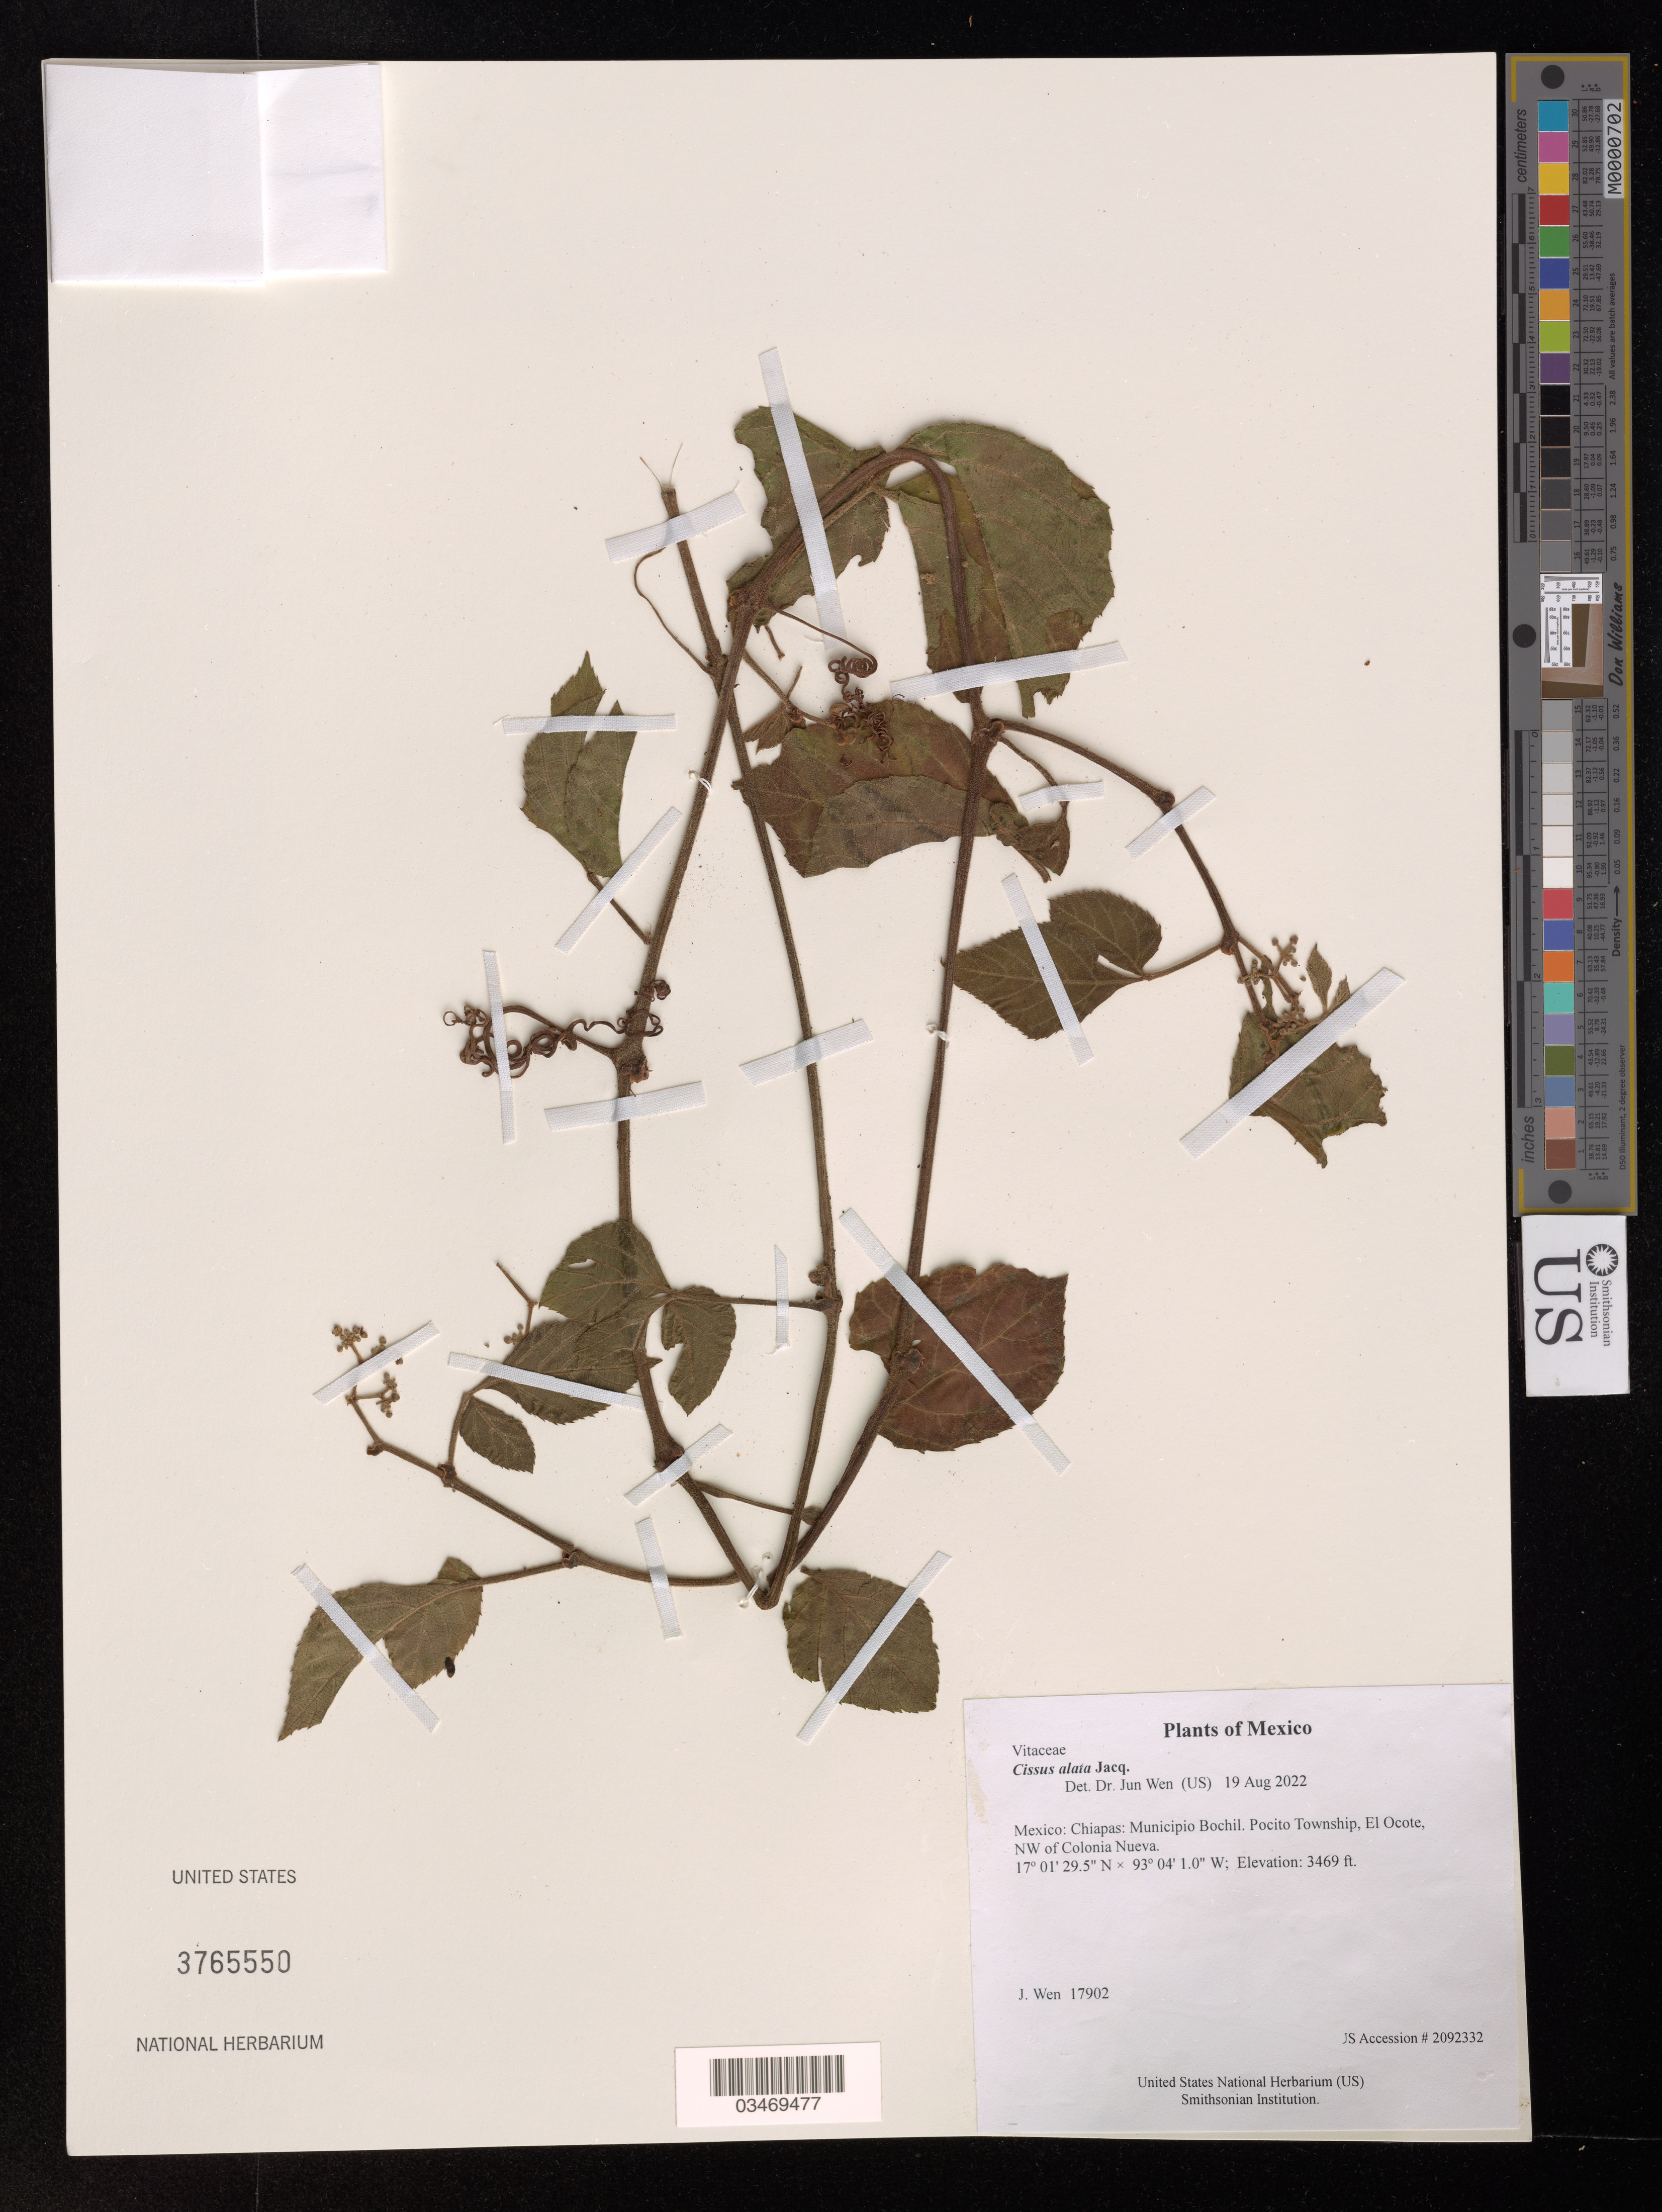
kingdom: Plantae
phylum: Tracheophyta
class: Magnoliopsida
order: Vitales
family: Vitaceae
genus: Cissus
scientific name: Cissus alata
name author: Jacq.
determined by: Wen, Jun, (BOT), Smithsonian Institution - National Museum of Natural History (UNITED STATES)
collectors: J. Wen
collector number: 17902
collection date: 2022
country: Mexico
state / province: Chiapas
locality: Municipio Bochil. Pocito Township, El Ocote, NW of Colonia Nueva.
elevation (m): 1057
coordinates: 17 01.492 N, 93 04.017 W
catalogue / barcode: US 3765550